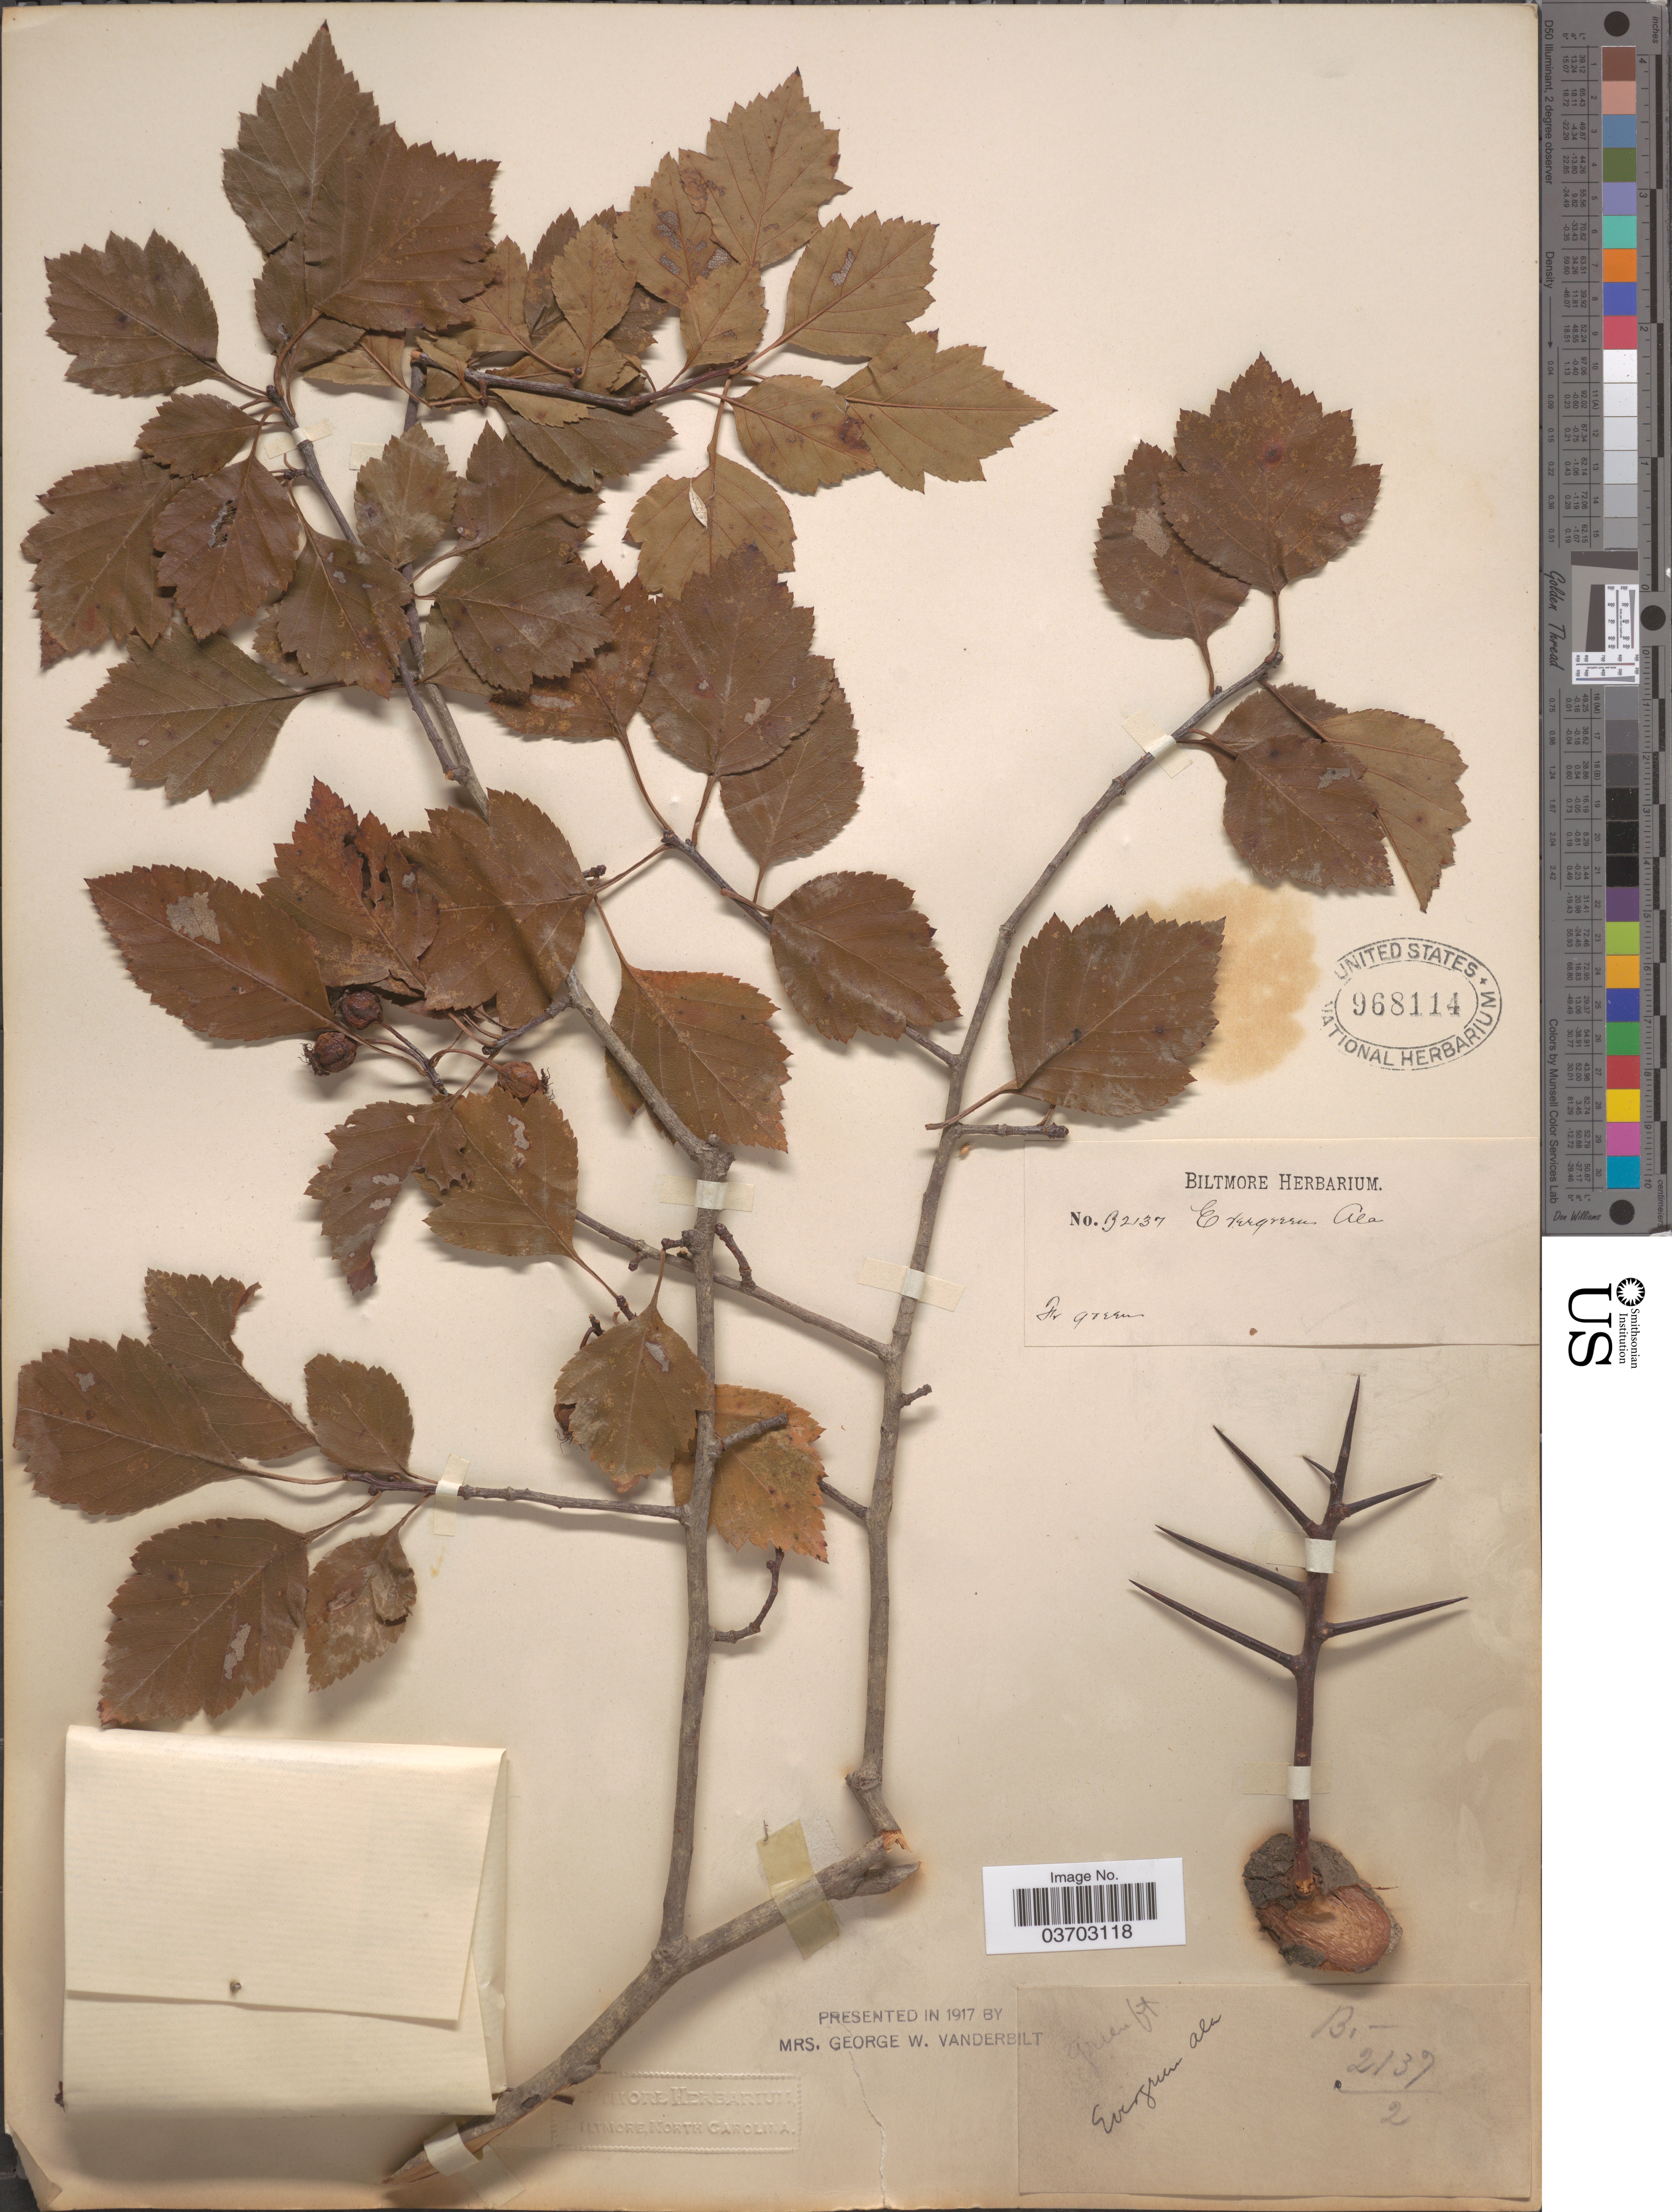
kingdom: Plantae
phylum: Tracheophyta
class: Magnoliopsida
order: Rosales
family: Rosaceae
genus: Crataegus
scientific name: Crataegus sp.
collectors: ex herb. Biltmore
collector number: B2137/2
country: United States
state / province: Alabama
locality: Evergreen.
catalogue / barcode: US 968114